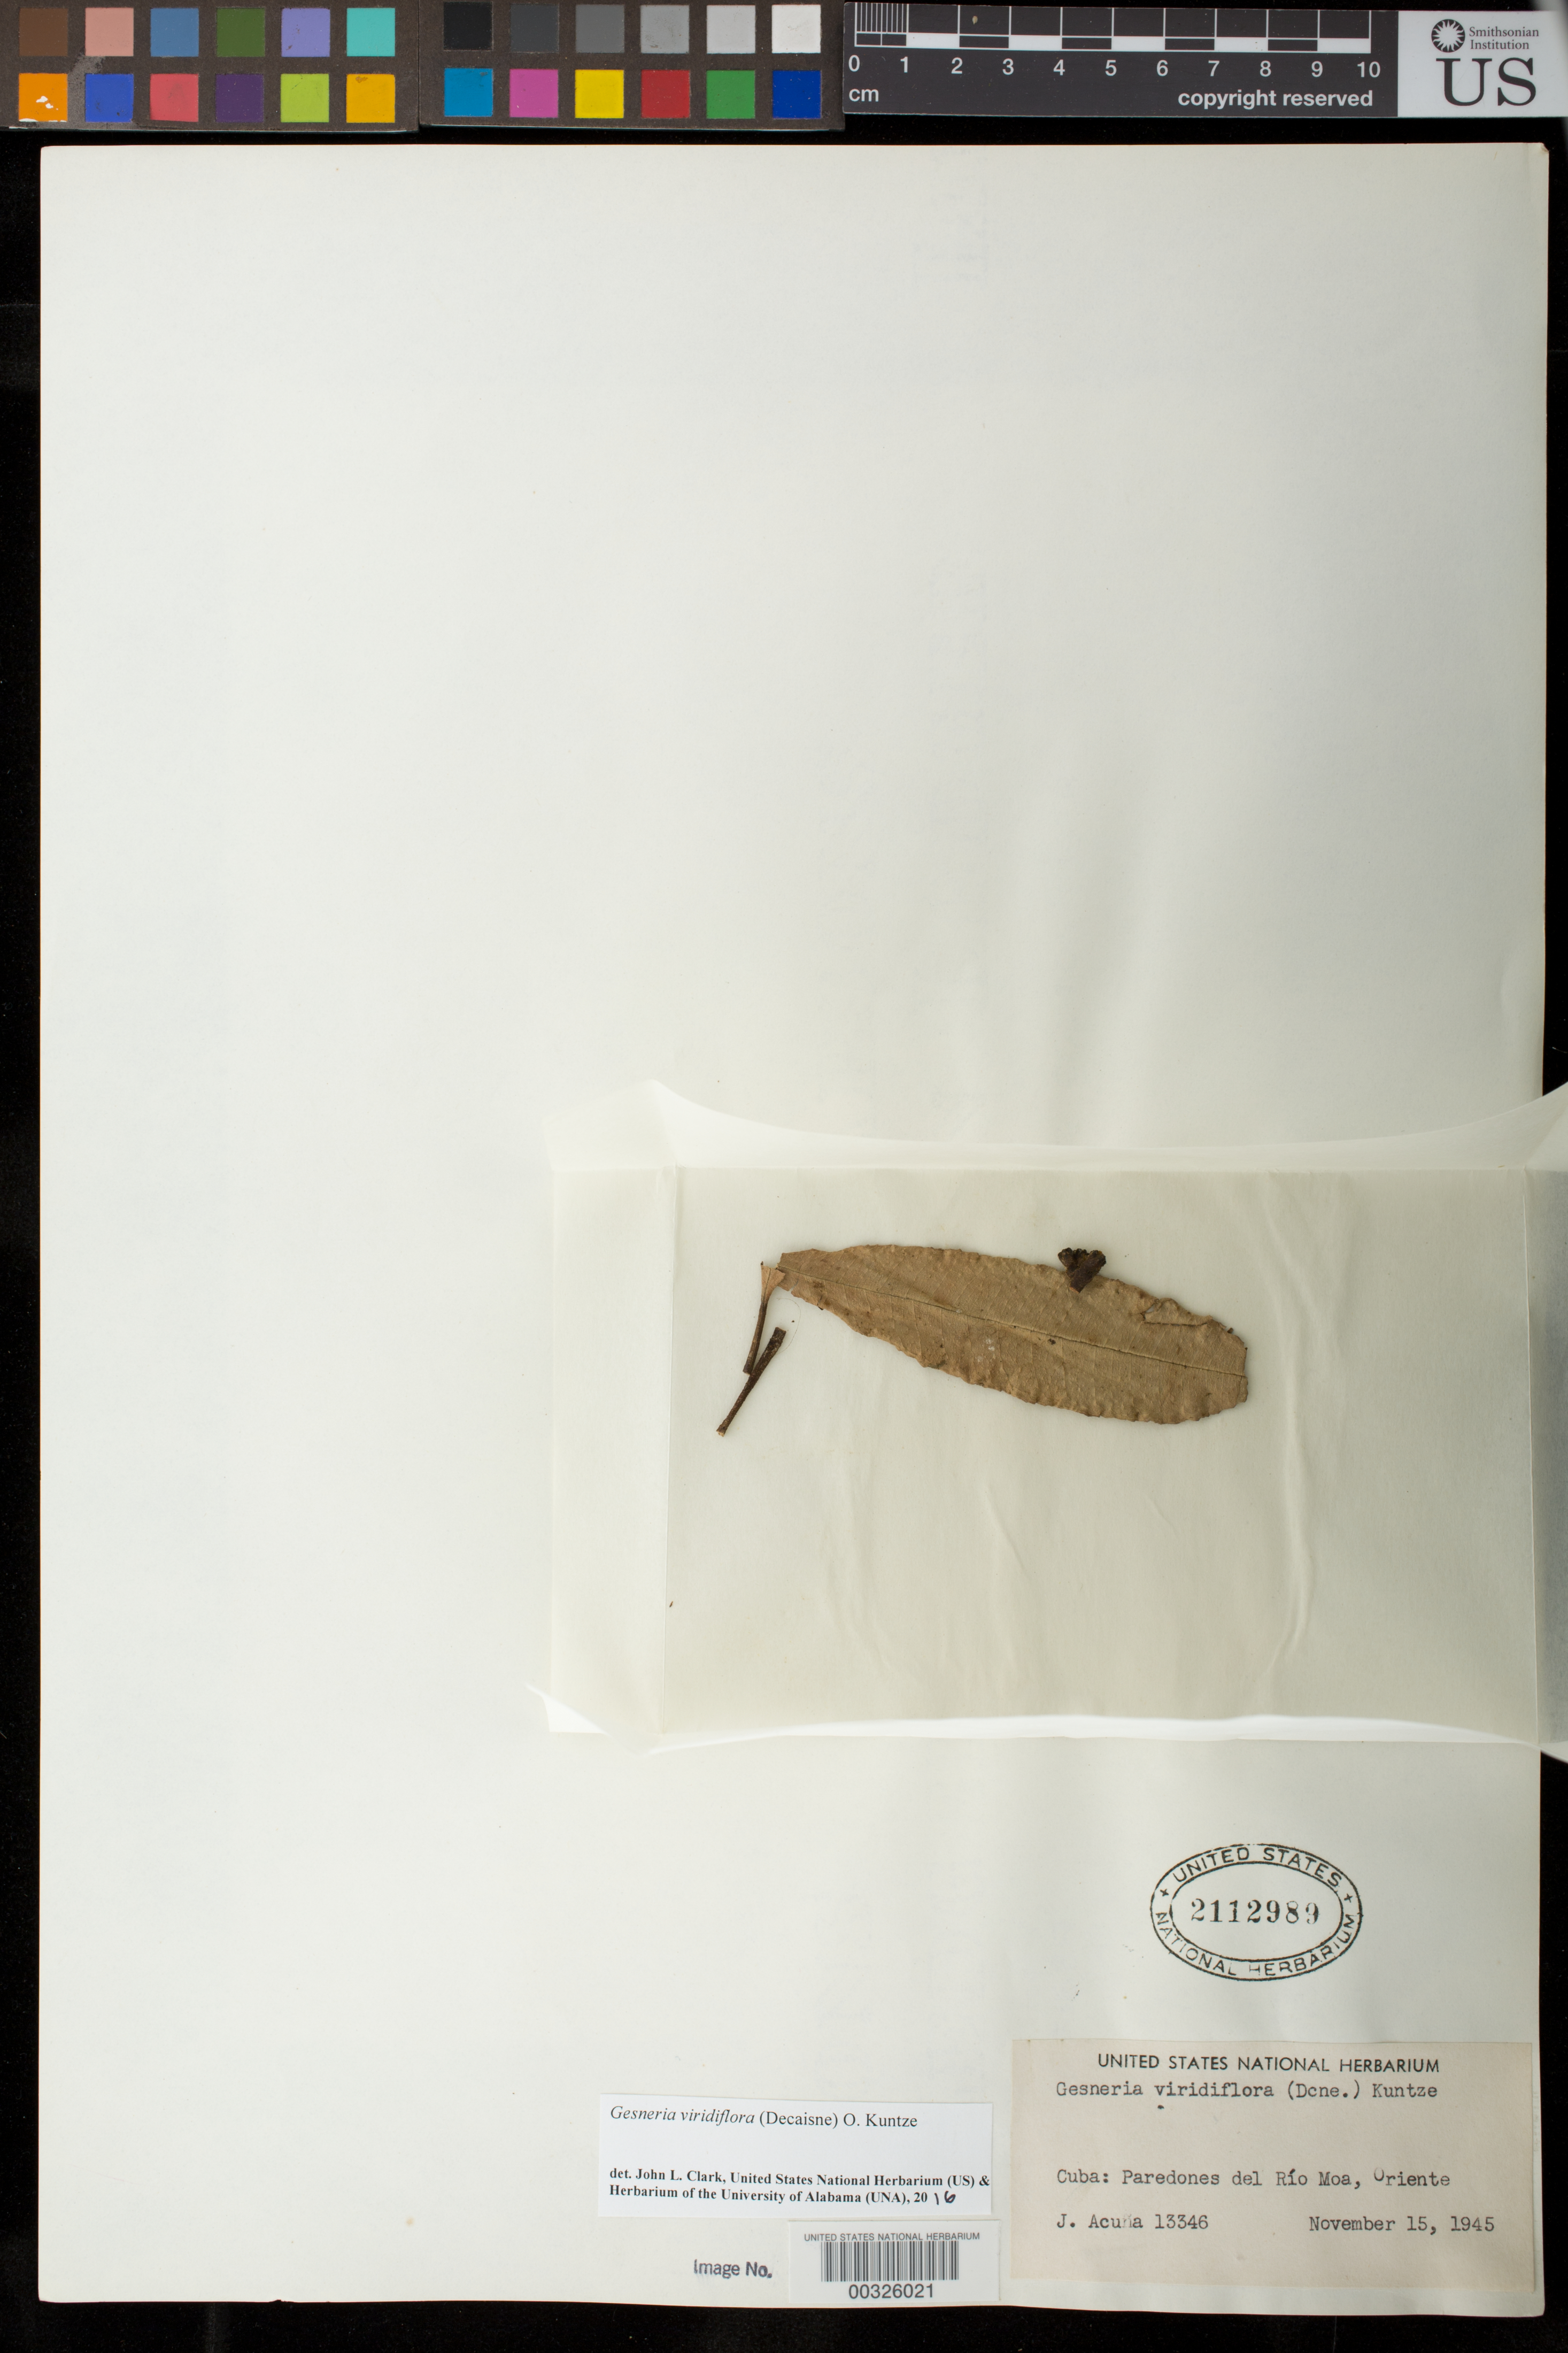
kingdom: Plantae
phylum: Tracheophyta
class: Magnoliopsida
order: Lamiales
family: Gesneriaceae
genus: Gesneria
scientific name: Gesneria viridiflora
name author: (Decne.) Kuntze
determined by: Clark, J. L., (SEL), The Marie Selby Botanical Garden (UNITED STATES)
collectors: J. Acuña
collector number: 13346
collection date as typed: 15 Nov 1945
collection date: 1945-11-15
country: Cuba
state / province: Oriente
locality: Paredones del Rio Moa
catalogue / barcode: US 2112989